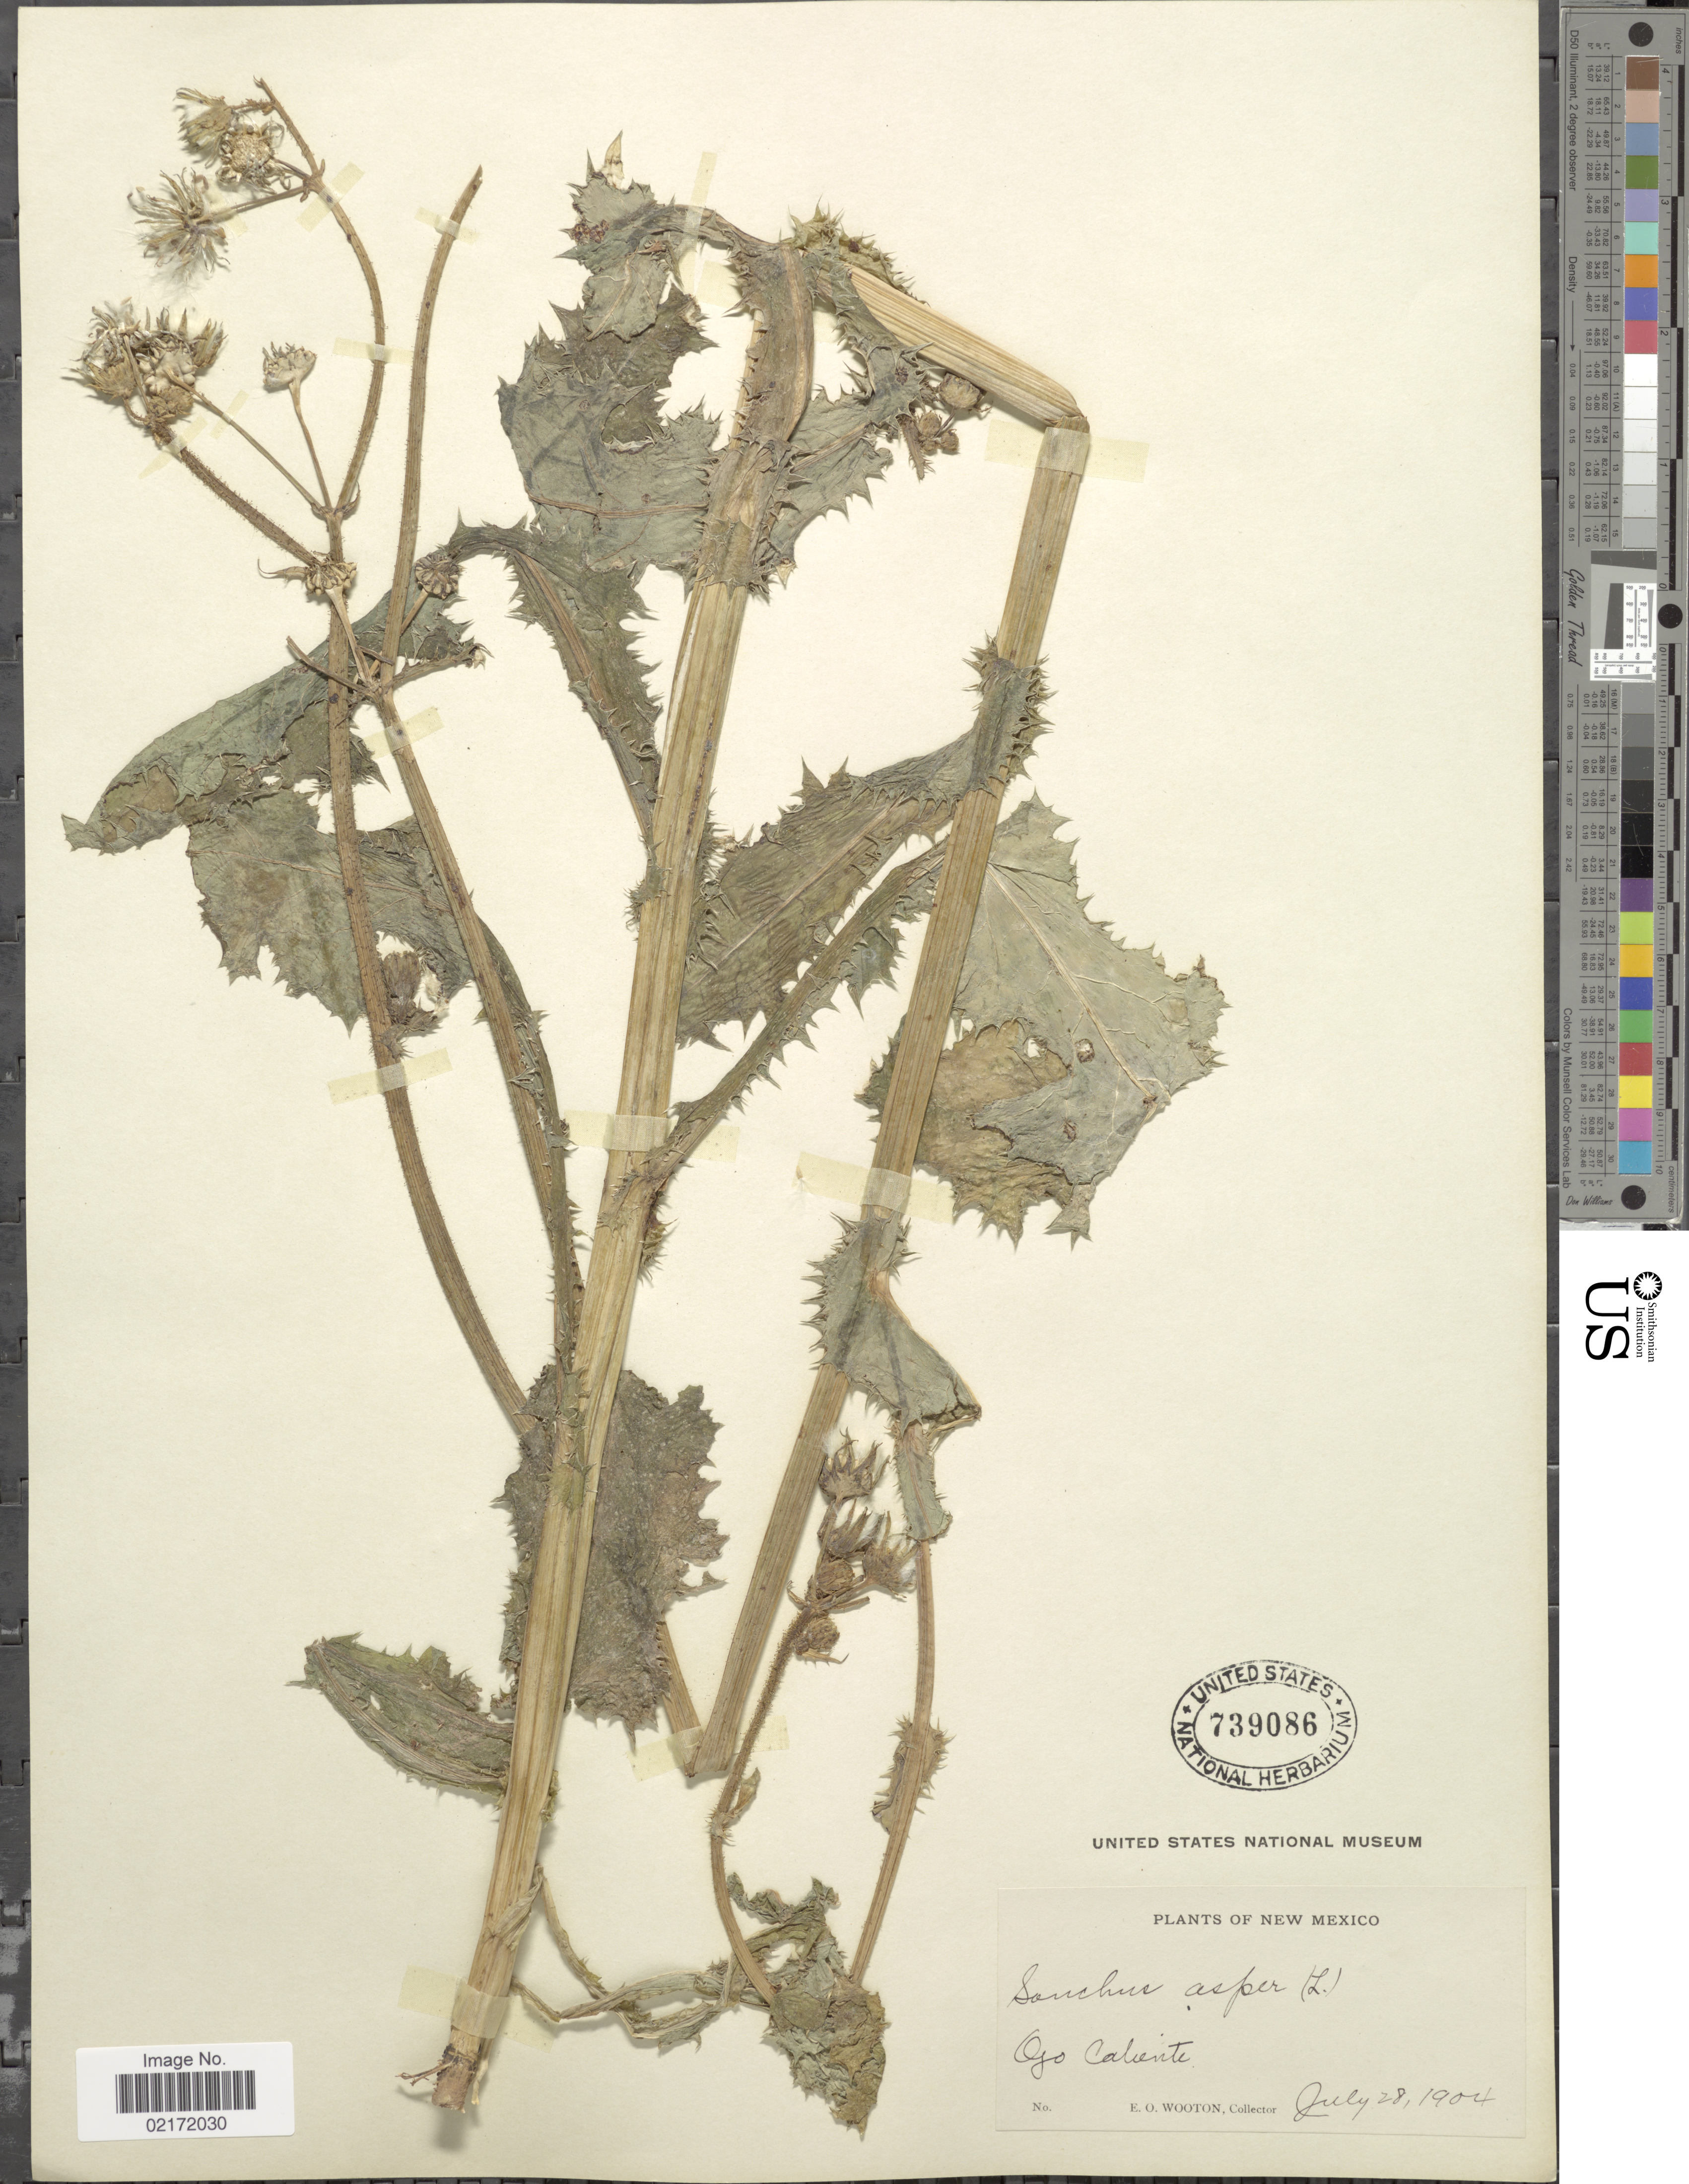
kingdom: Plantae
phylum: Tracheophyta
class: Magnoliopsida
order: Asterales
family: Asteraceae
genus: Sonchus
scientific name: Sonchus asper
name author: (L.) Hill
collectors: E. O. Wooton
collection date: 1904-07-28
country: United States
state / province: New Mexico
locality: Ojo Caliente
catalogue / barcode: US 739086